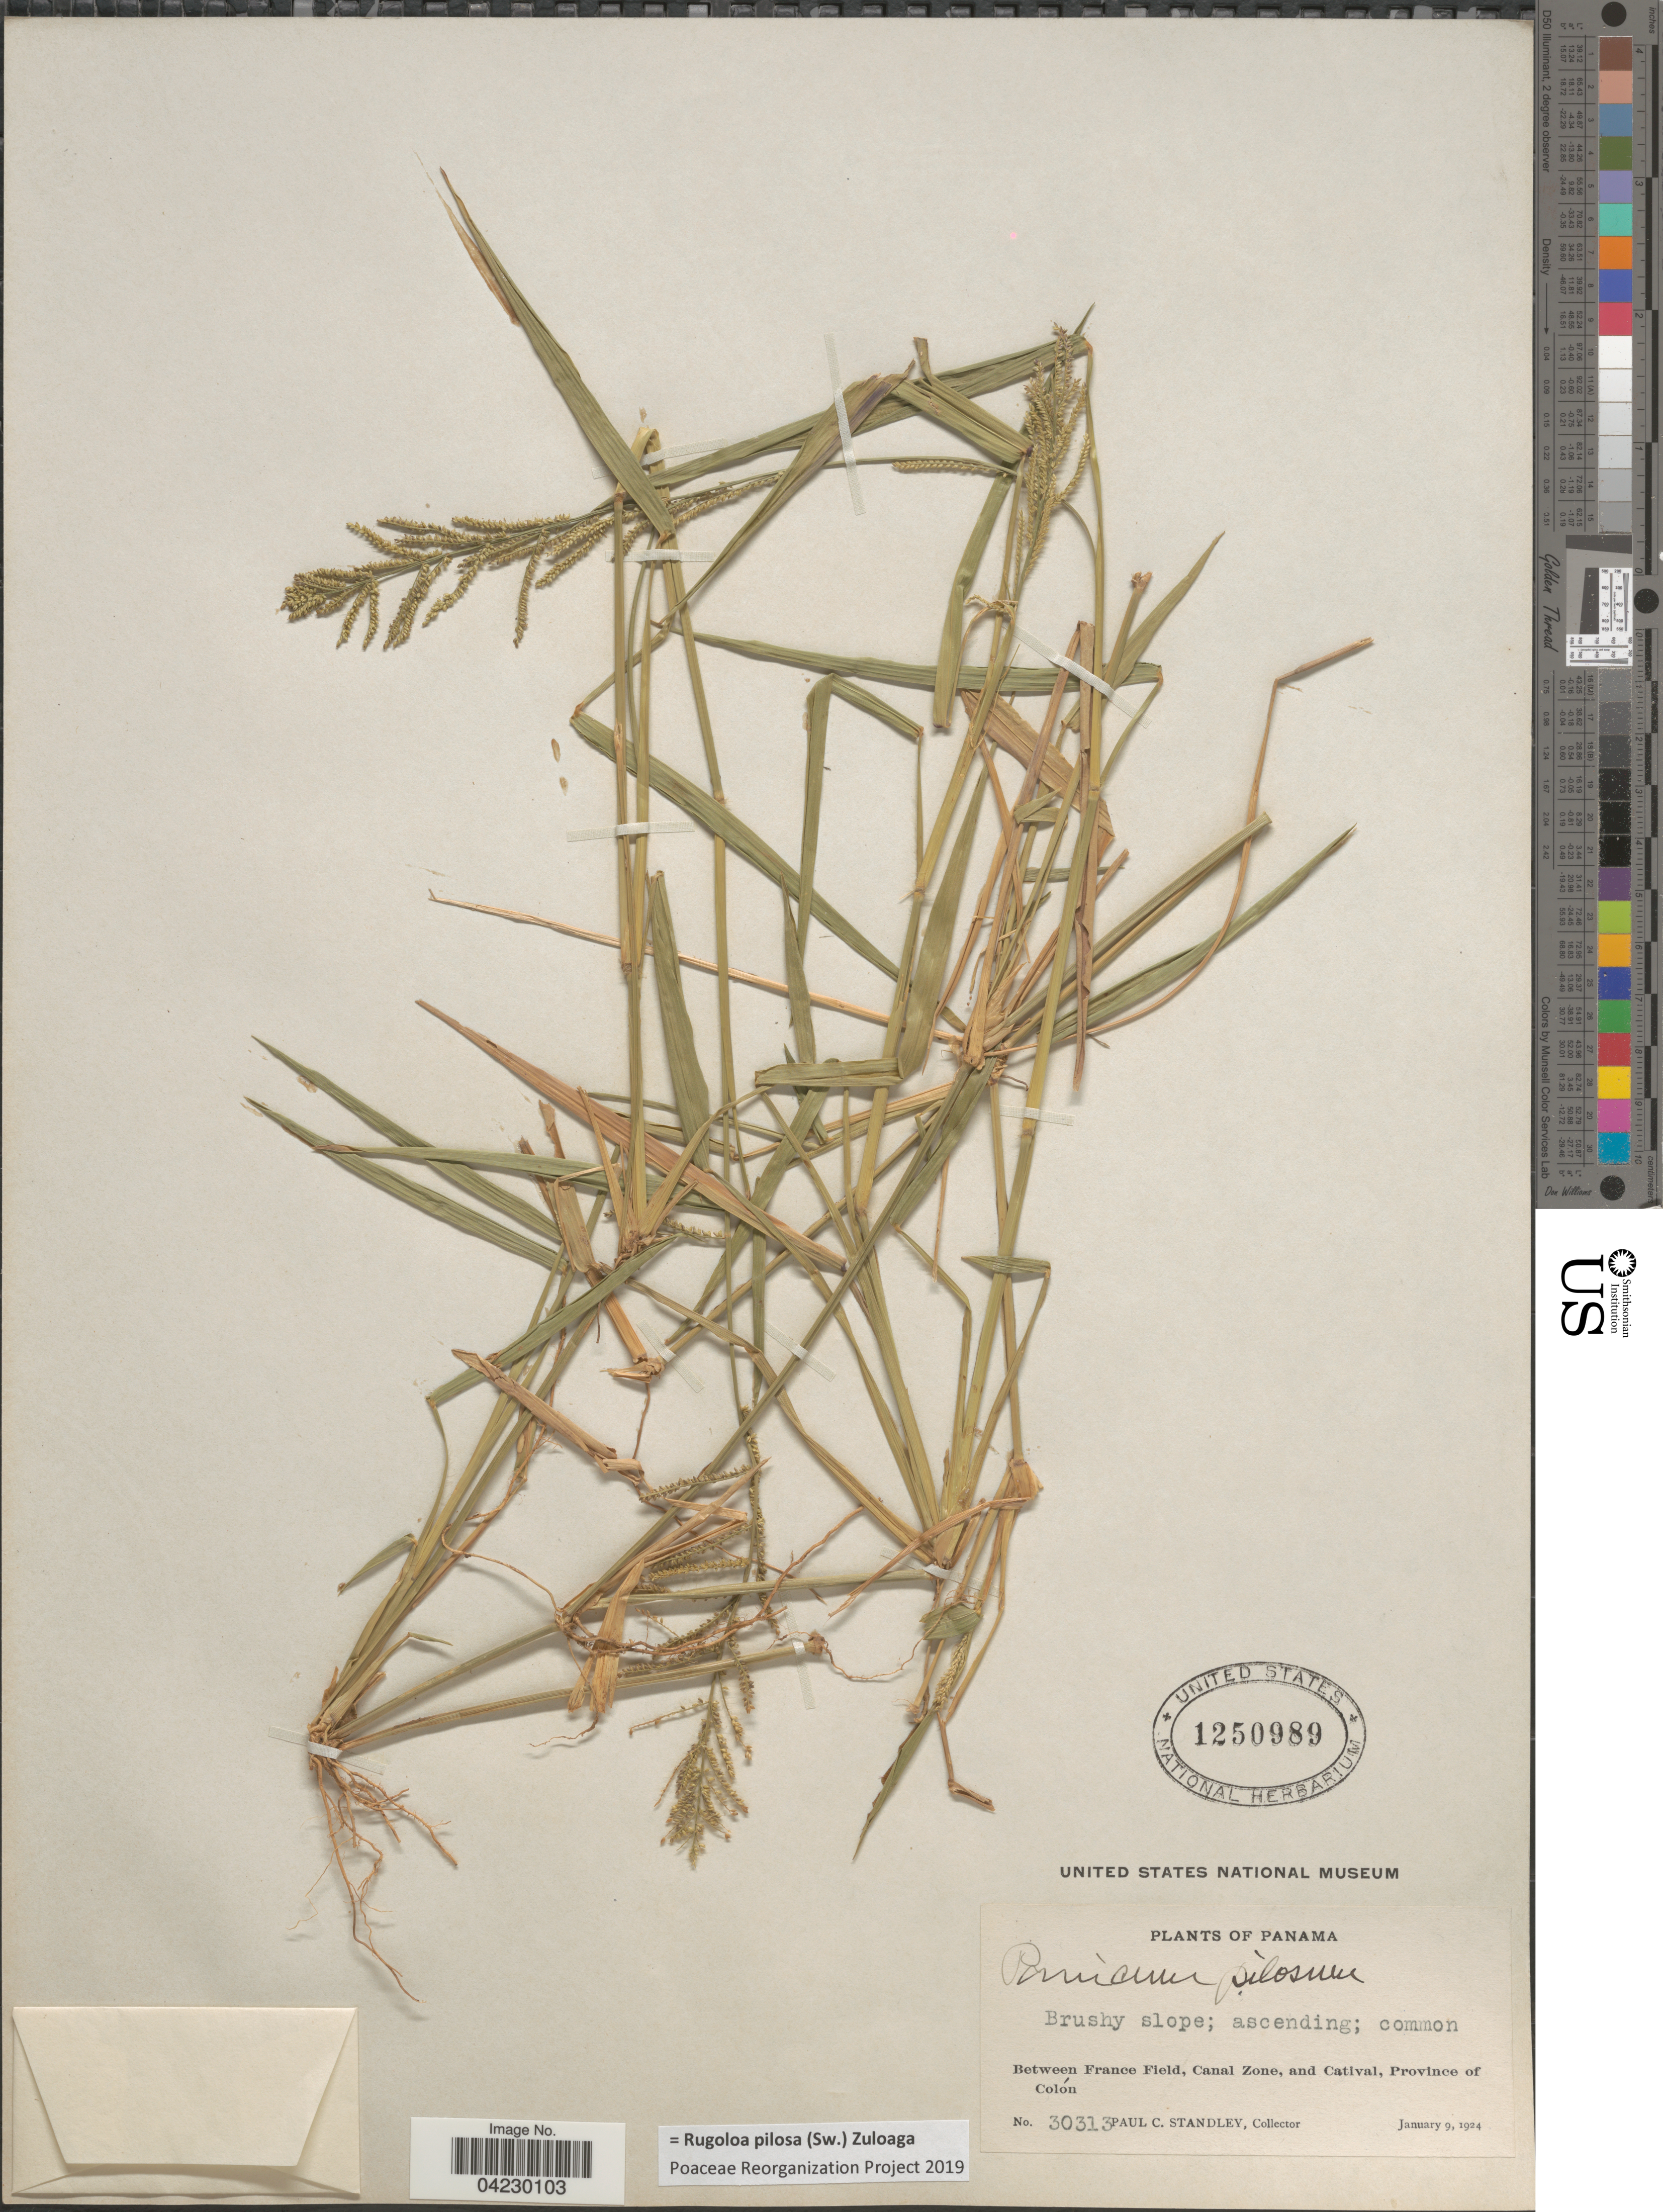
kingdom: Plantae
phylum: Tracheophyta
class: Liliopsida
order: Poales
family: Poaceae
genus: Rugoloa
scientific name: Rugoloa pilosa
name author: (Sw.) Zuloaga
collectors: P. C. Standley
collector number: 30313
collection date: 1924-01-09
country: Panama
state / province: Colón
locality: Between France Field, Canal Zone, and Catival.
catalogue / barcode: US 1250989